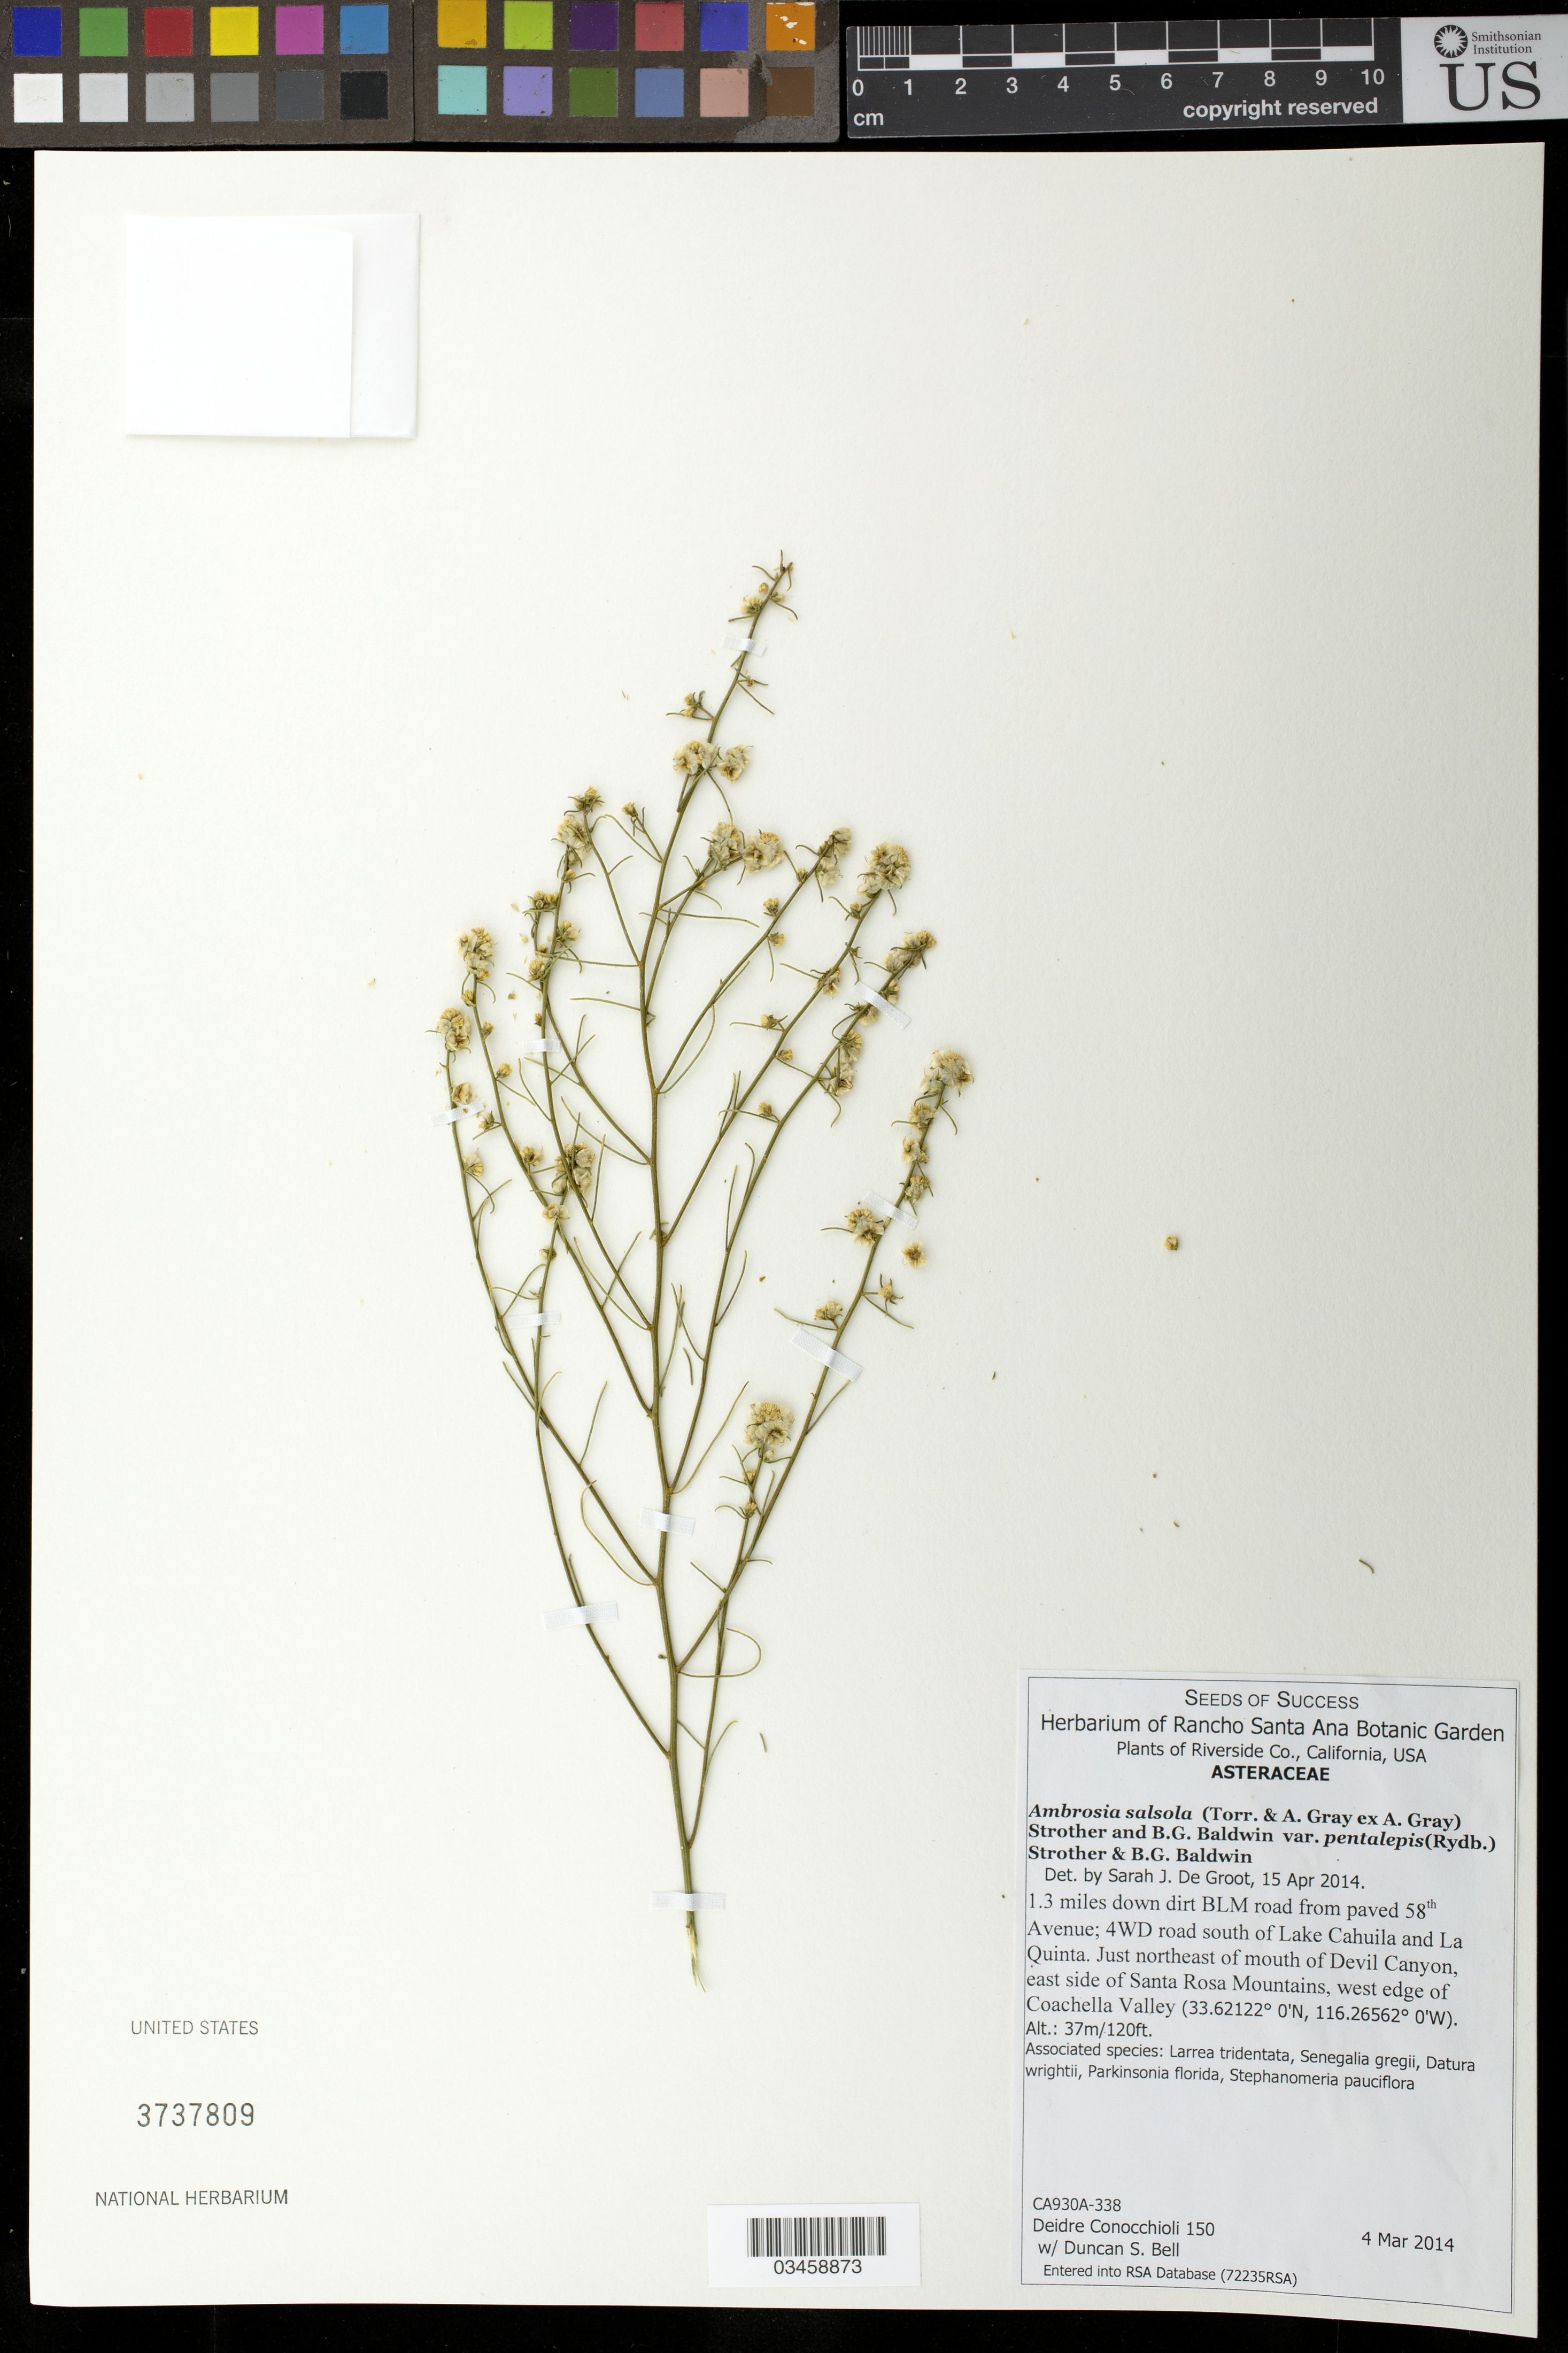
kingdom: Plantae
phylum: Tracheophyta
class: Magnoliopsida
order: Asterales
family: Asteraceae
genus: Ambrosia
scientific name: Ambrosia salsola var. pentalepis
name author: (Rydb.) Strother & B.G. Baldwin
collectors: D. Conocchioli & D. S. Bell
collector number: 150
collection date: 2014-03-04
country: United States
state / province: California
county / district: Riverside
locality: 1.3 mi. down dirt BLM road from 58th Avenue, 4WD road S of Lake Cahuila and La Quinta, NE of Devil Canyon, east side of Santa Rosa Mts, west edge of Coachella Valley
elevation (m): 37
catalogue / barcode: US 3737809